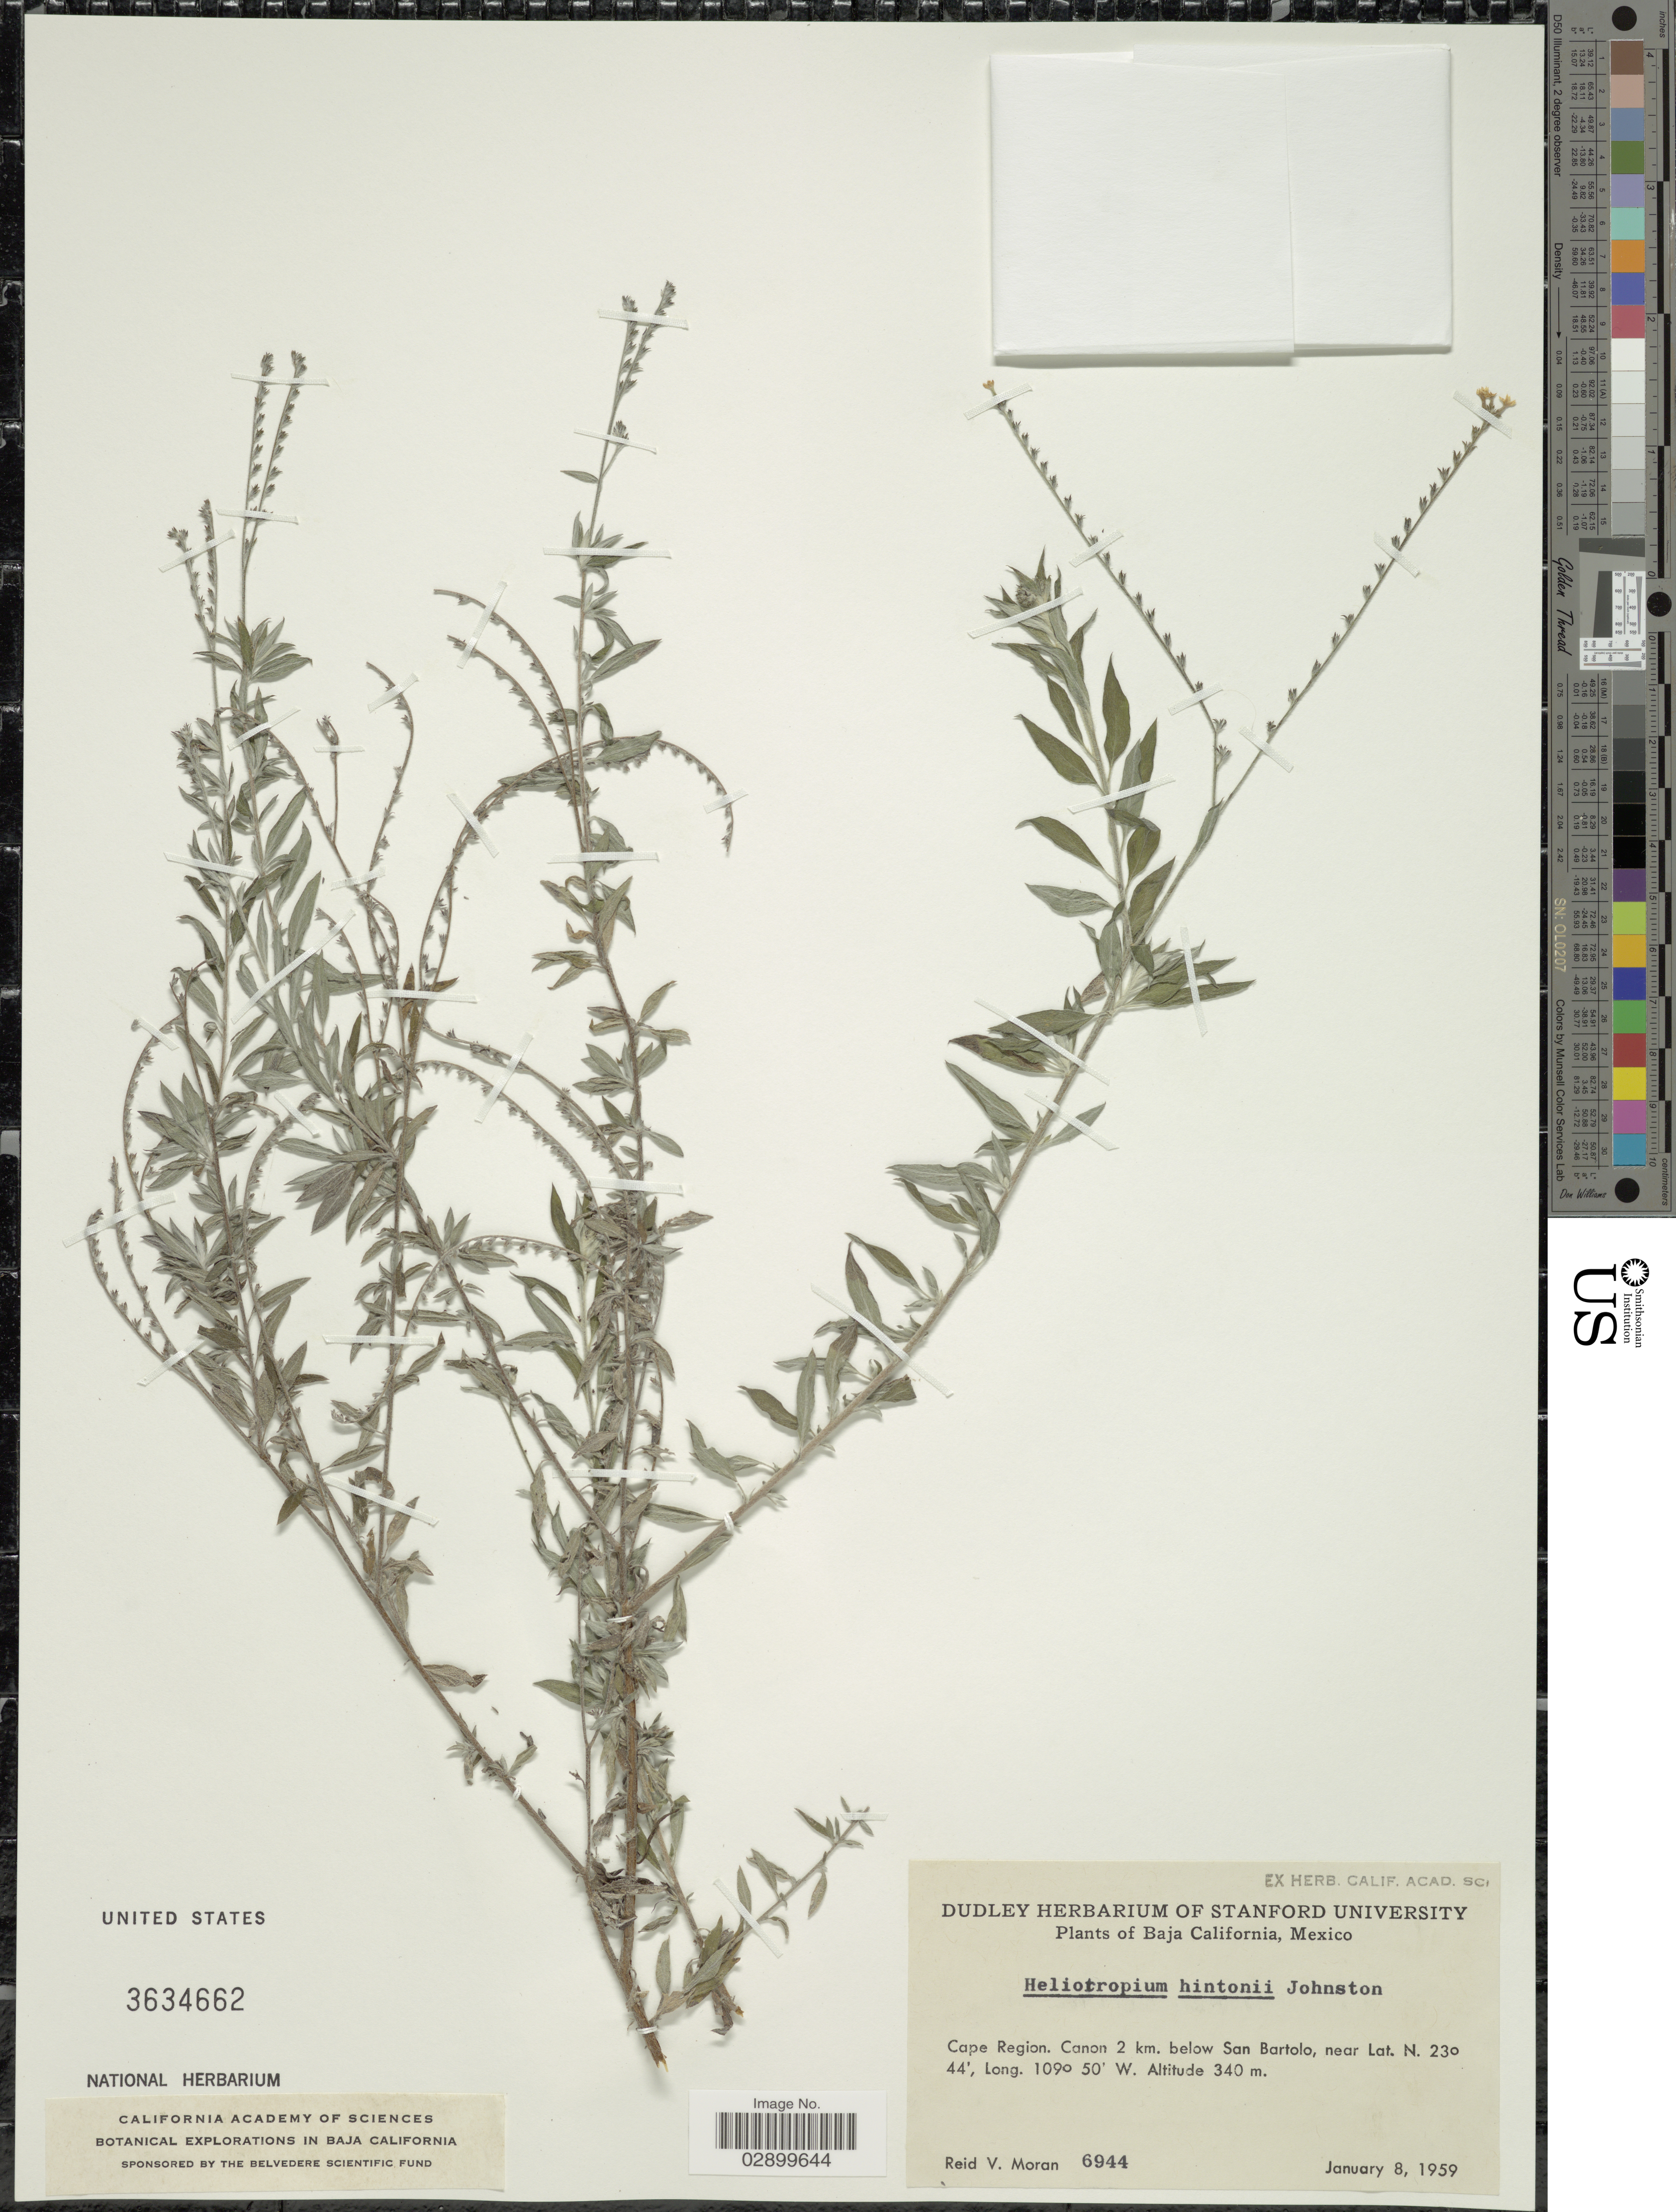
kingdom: Plantae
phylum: Tracheophyta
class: Magnoliopsida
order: Boraginales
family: Heliotropiaceae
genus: Heliotropium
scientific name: Heliotropium hintonii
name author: (I.M. Johnst.) I.M. Johnst.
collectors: R. V. Moran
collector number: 6944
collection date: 1959-01-08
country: Mexico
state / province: Baja California Sur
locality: Cape Region. Canon 2 km. below San Bartolo.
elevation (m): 340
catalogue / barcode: US 3634662